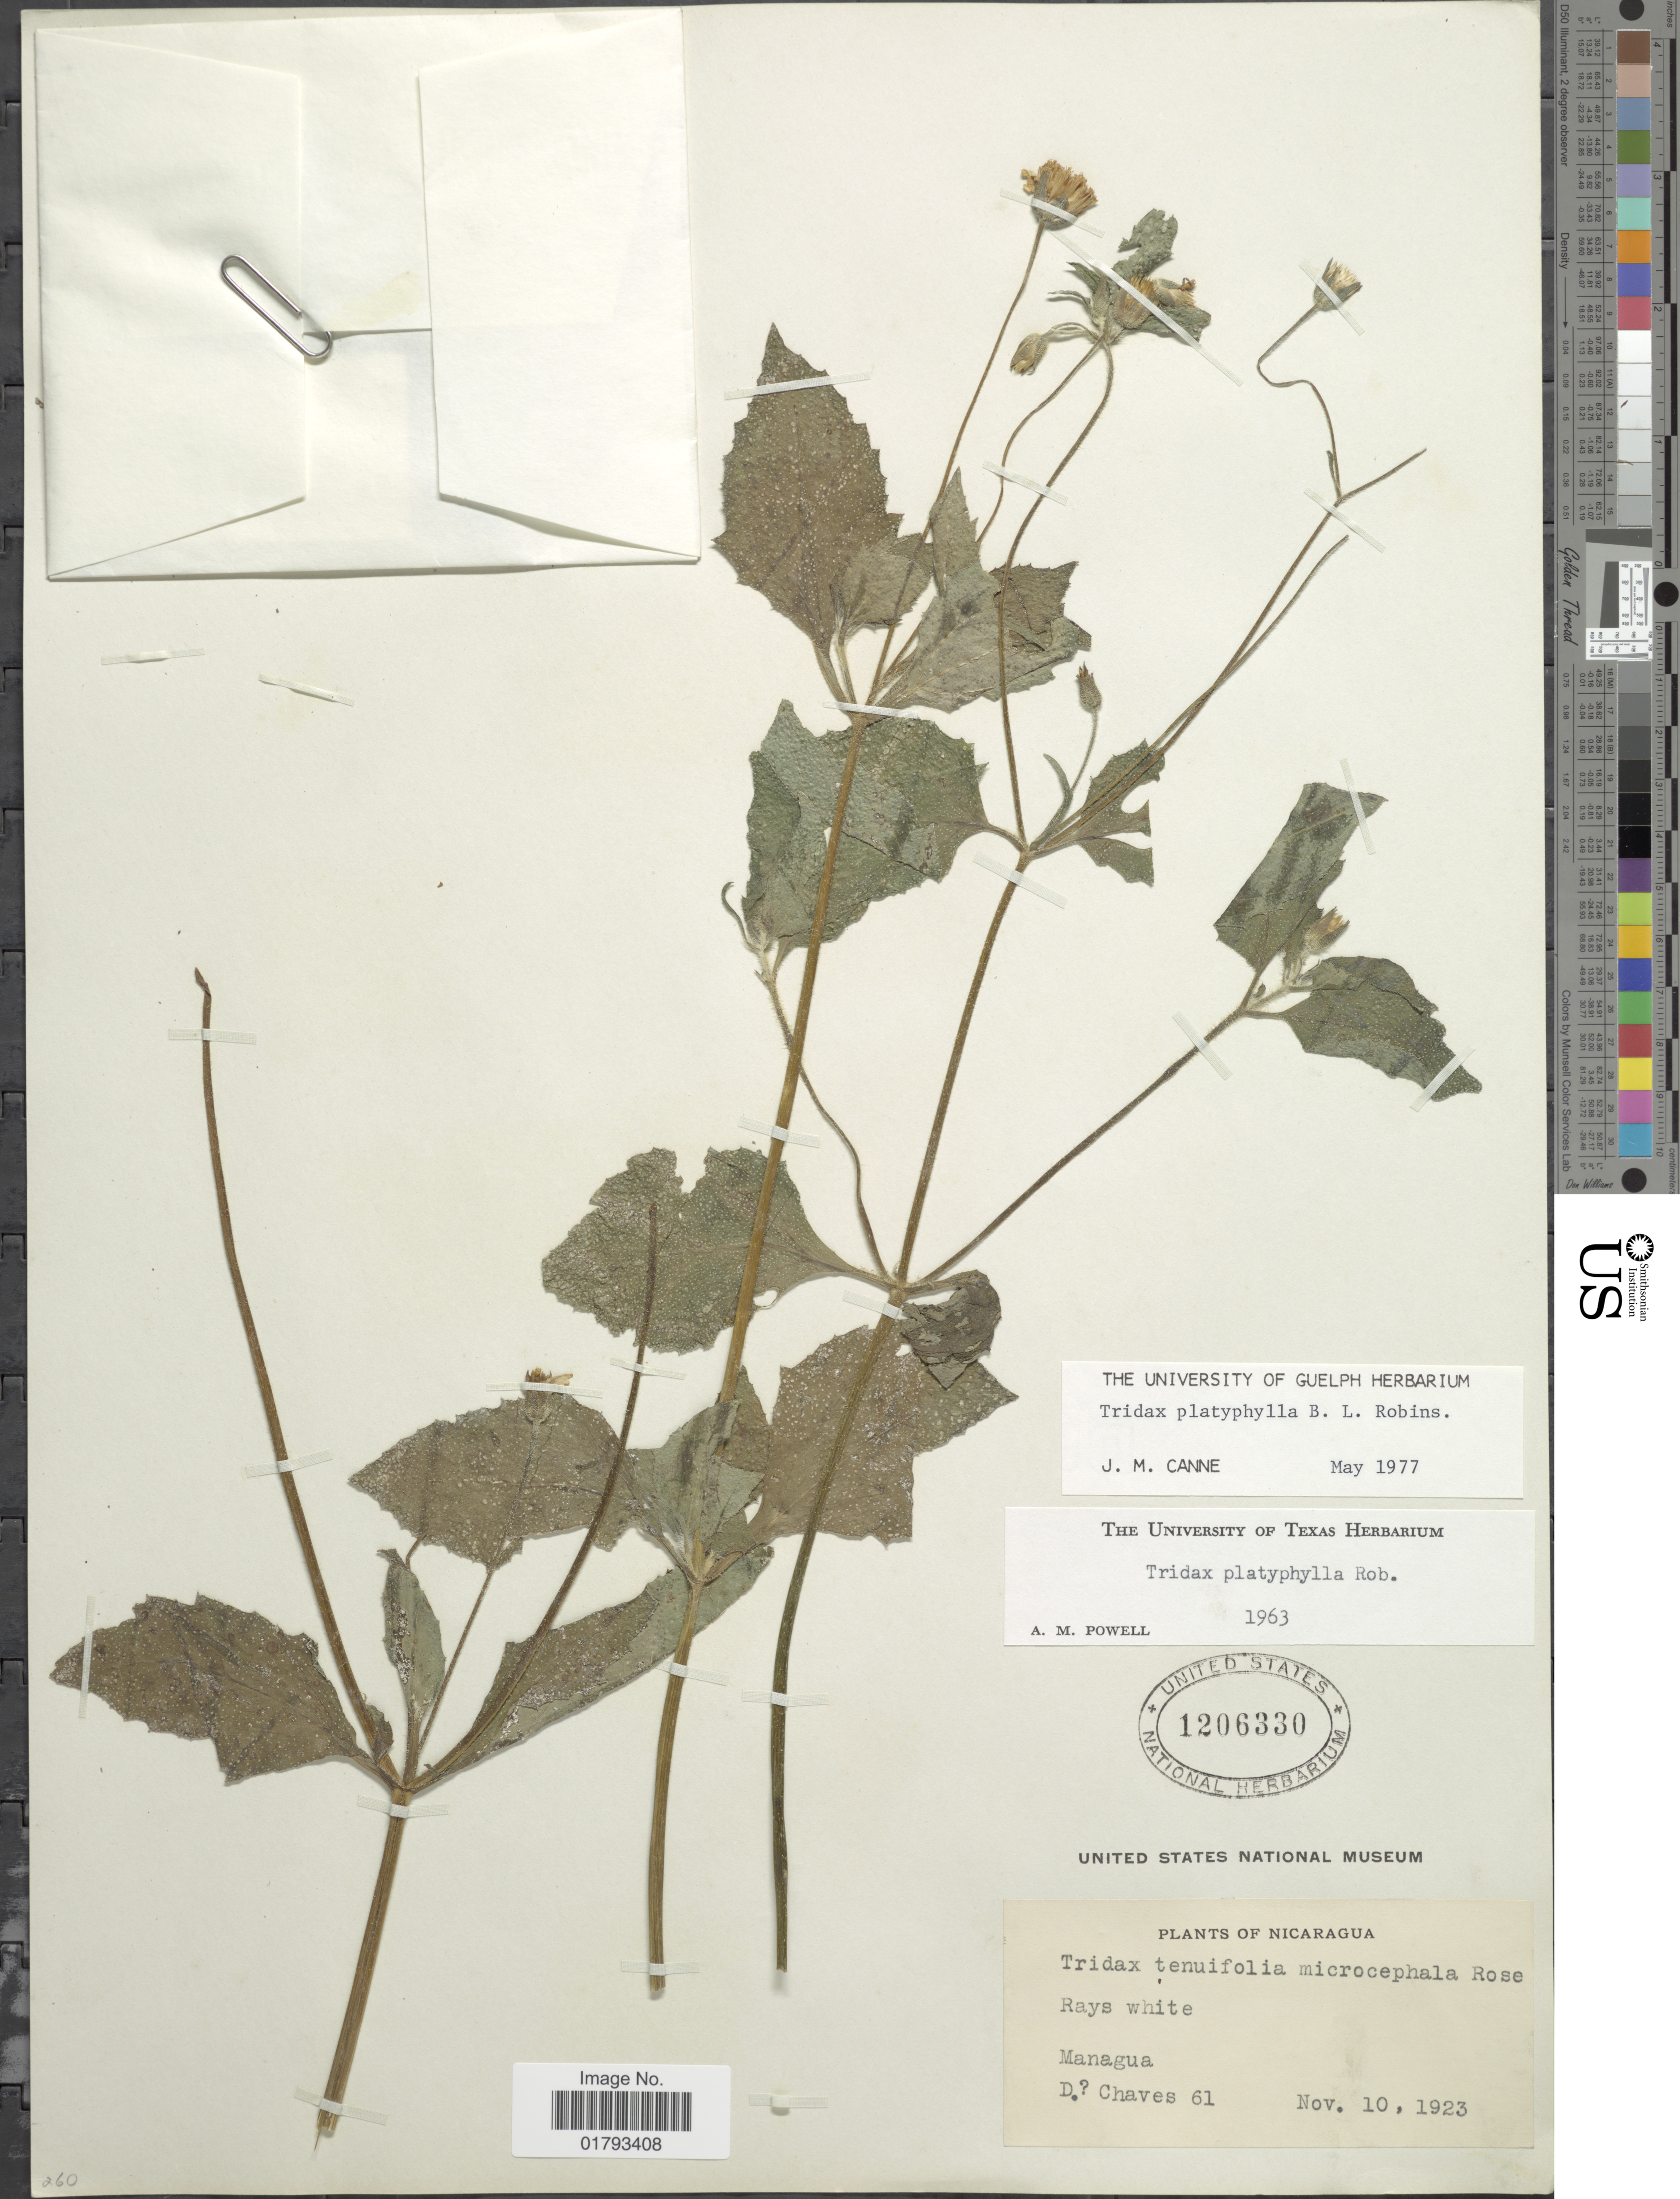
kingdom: Plantae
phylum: Tracheophyta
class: Magnoliopsida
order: Asterales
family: Asteraceae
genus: Tridax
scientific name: Tridax platyphylla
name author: B.L. Rob.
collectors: D. Chaves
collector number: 61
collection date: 1923-11-10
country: Nicaragua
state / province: Managua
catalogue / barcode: US 1206330